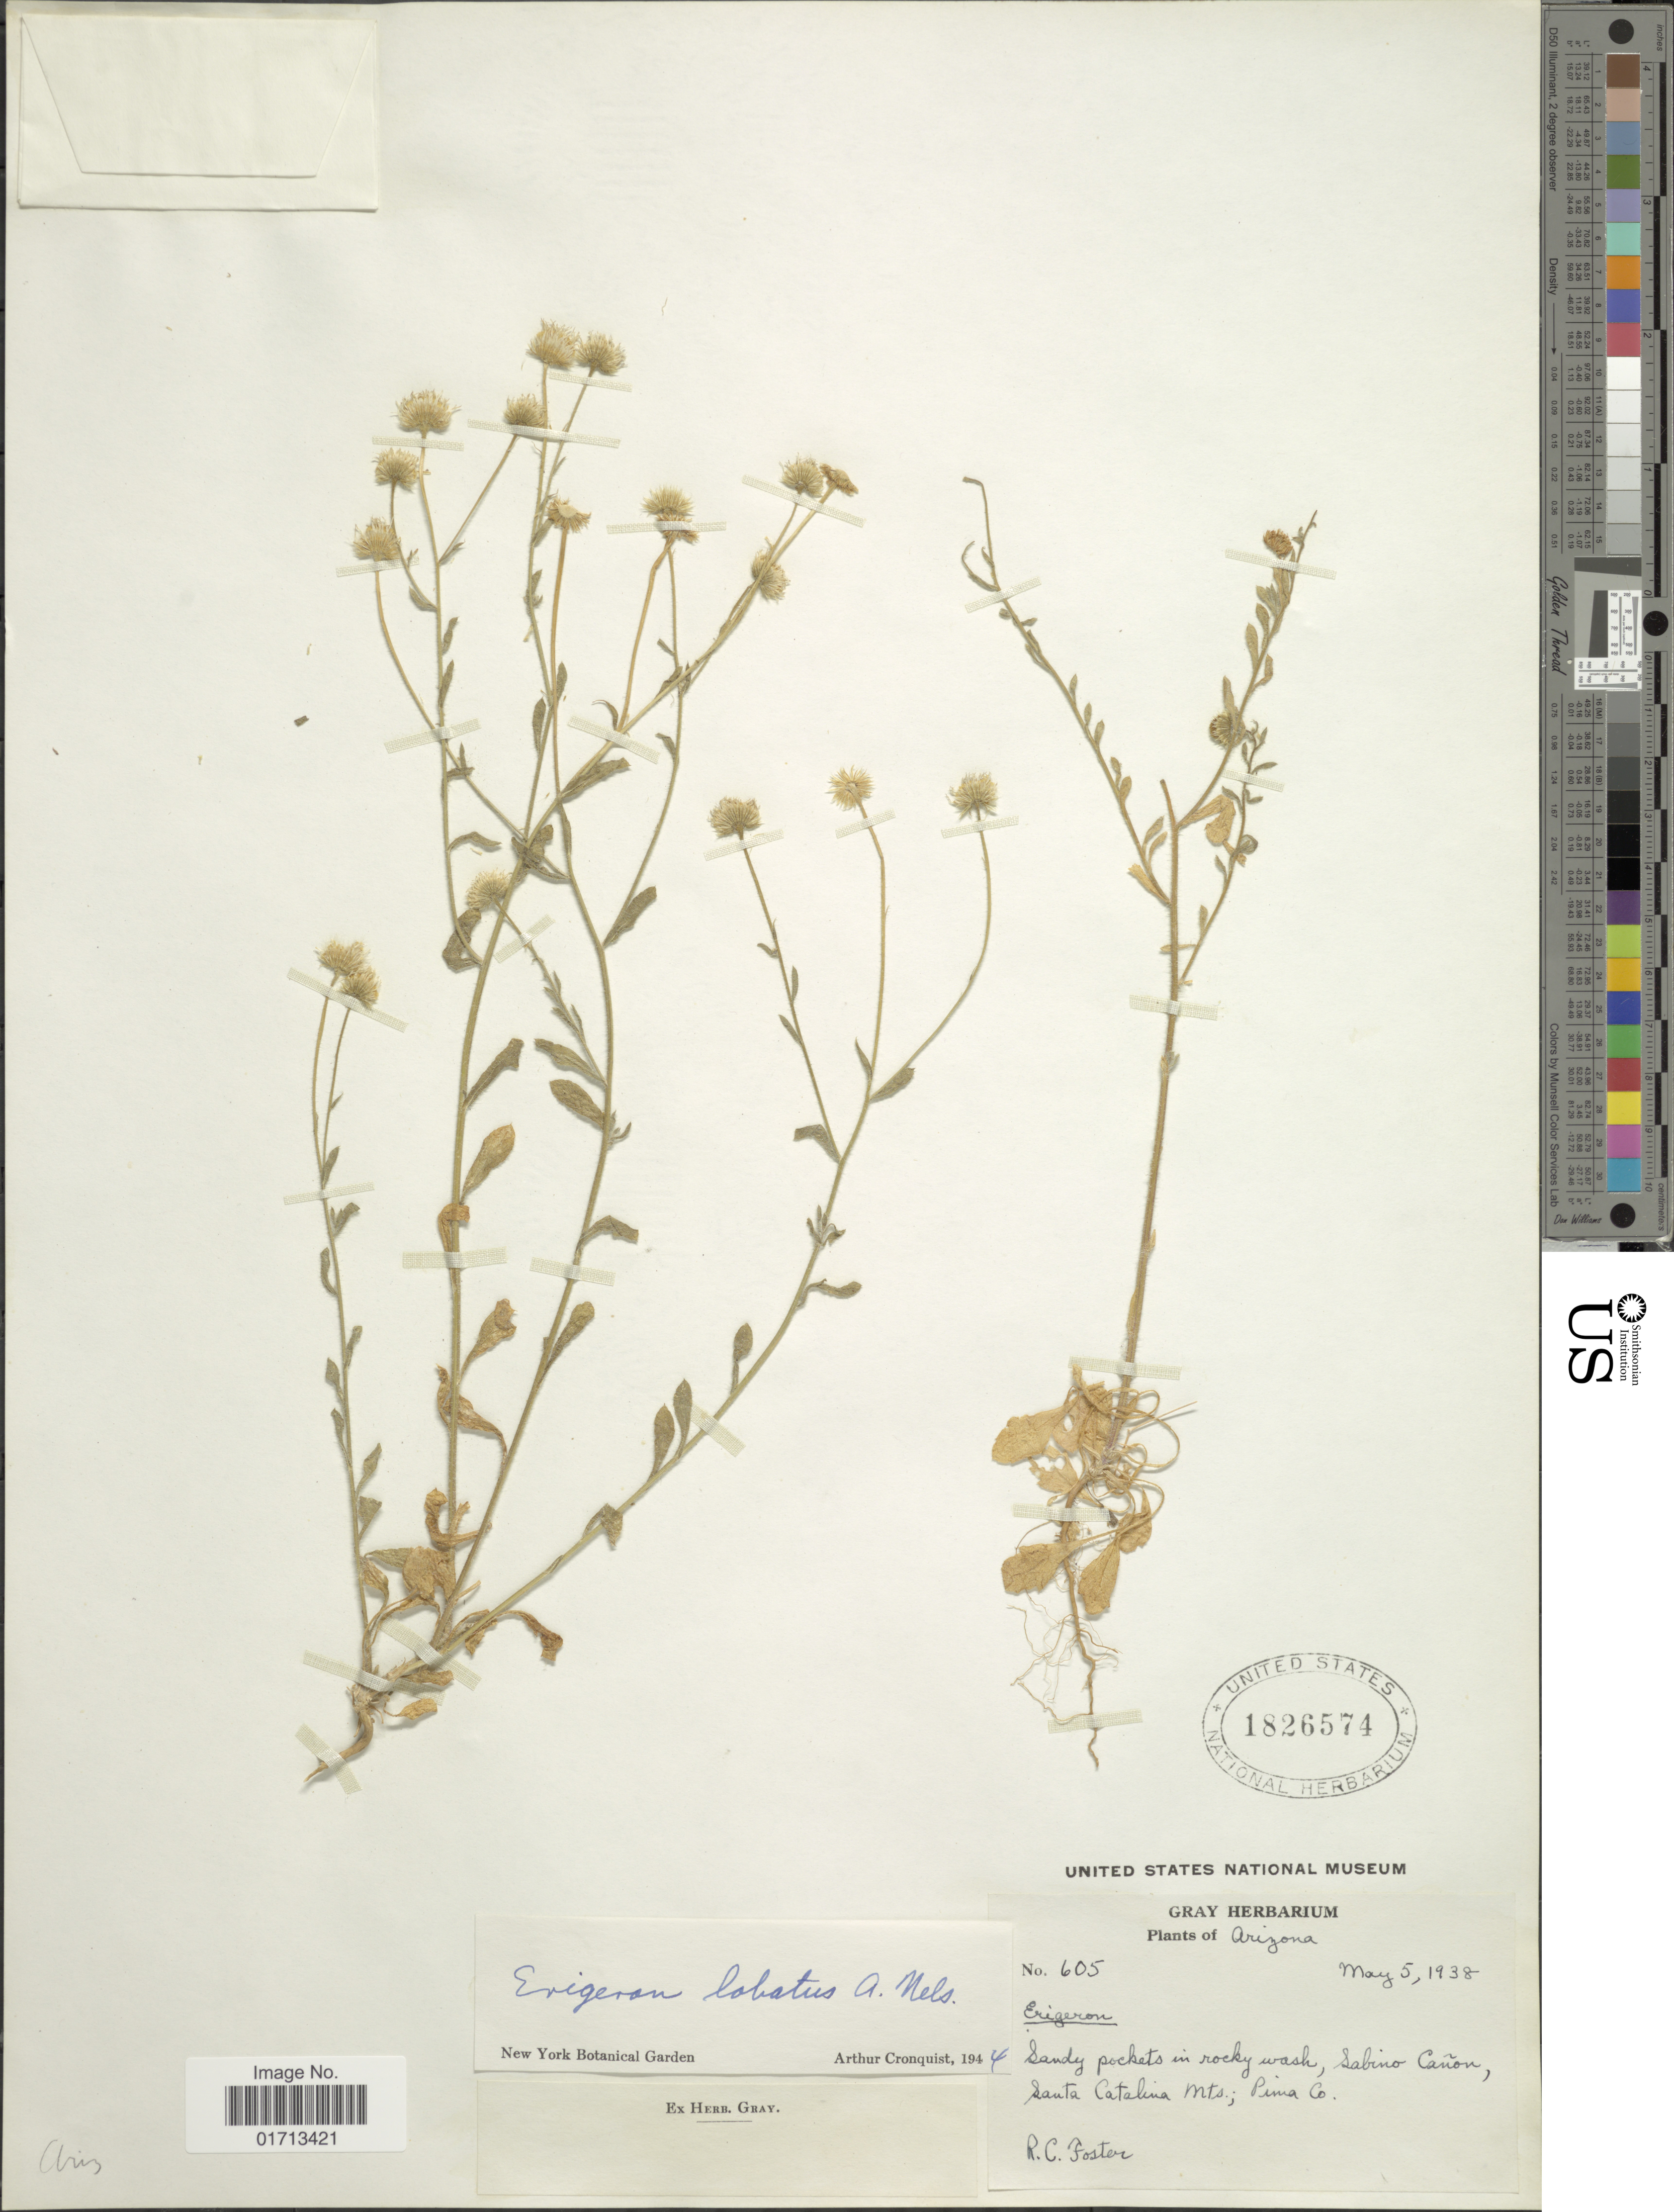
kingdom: Plantae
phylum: Tracheophyta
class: Magnoliopsida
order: Asterales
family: Asteraceae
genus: Erigeron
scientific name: Erigeron lobatus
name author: A. Nelson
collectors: R. C. Foster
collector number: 605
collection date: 1938-05-05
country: United States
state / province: Arizona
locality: Sabino Cañon. Santa Catalina Mts.; Pima Co.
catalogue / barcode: US 1826574